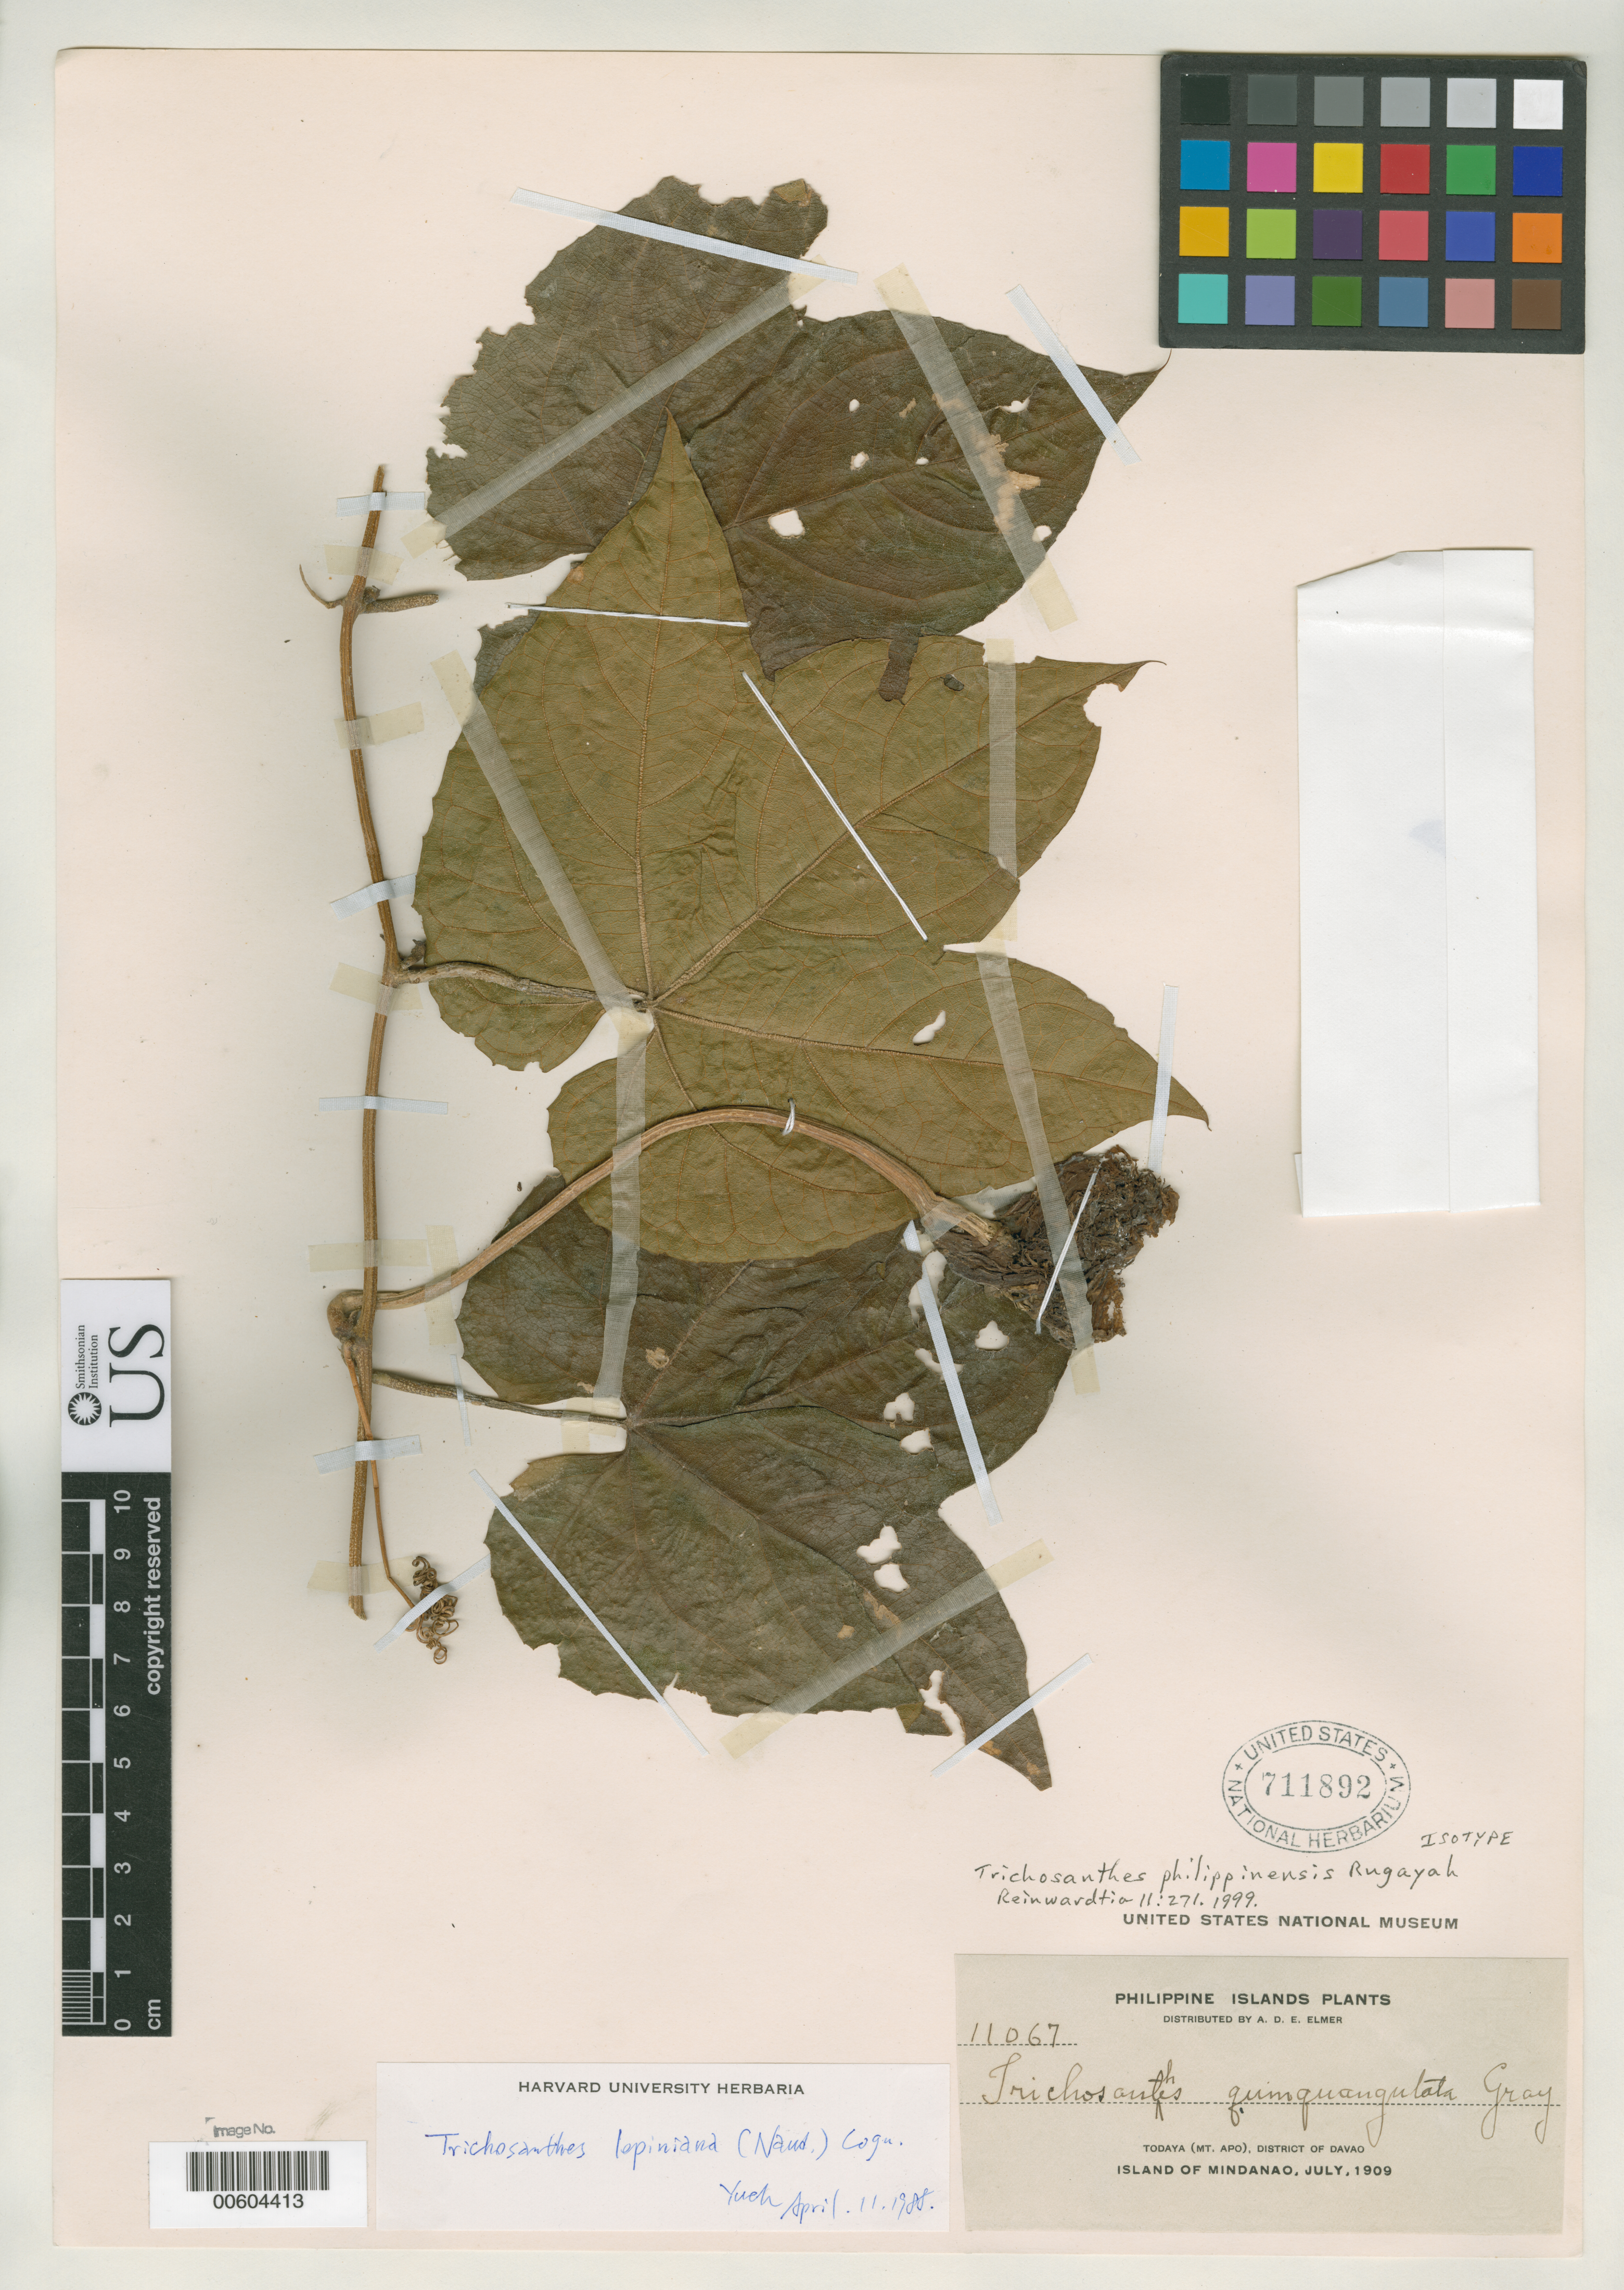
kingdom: Plantae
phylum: Tracheophyta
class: Magnoliopsida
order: Cucurbitales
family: Cucurbitaceae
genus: Trichosanthes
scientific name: Trichosanthes philippinensis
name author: Rugayah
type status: Isotype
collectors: A. D. E. Elmer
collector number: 11067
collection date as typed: Jul 1909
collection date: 1909-07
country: Philippines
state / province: Davao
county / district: Davao del Sur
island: Mindanao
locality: Todaya, Mt. Apo.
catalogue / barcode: US 711892